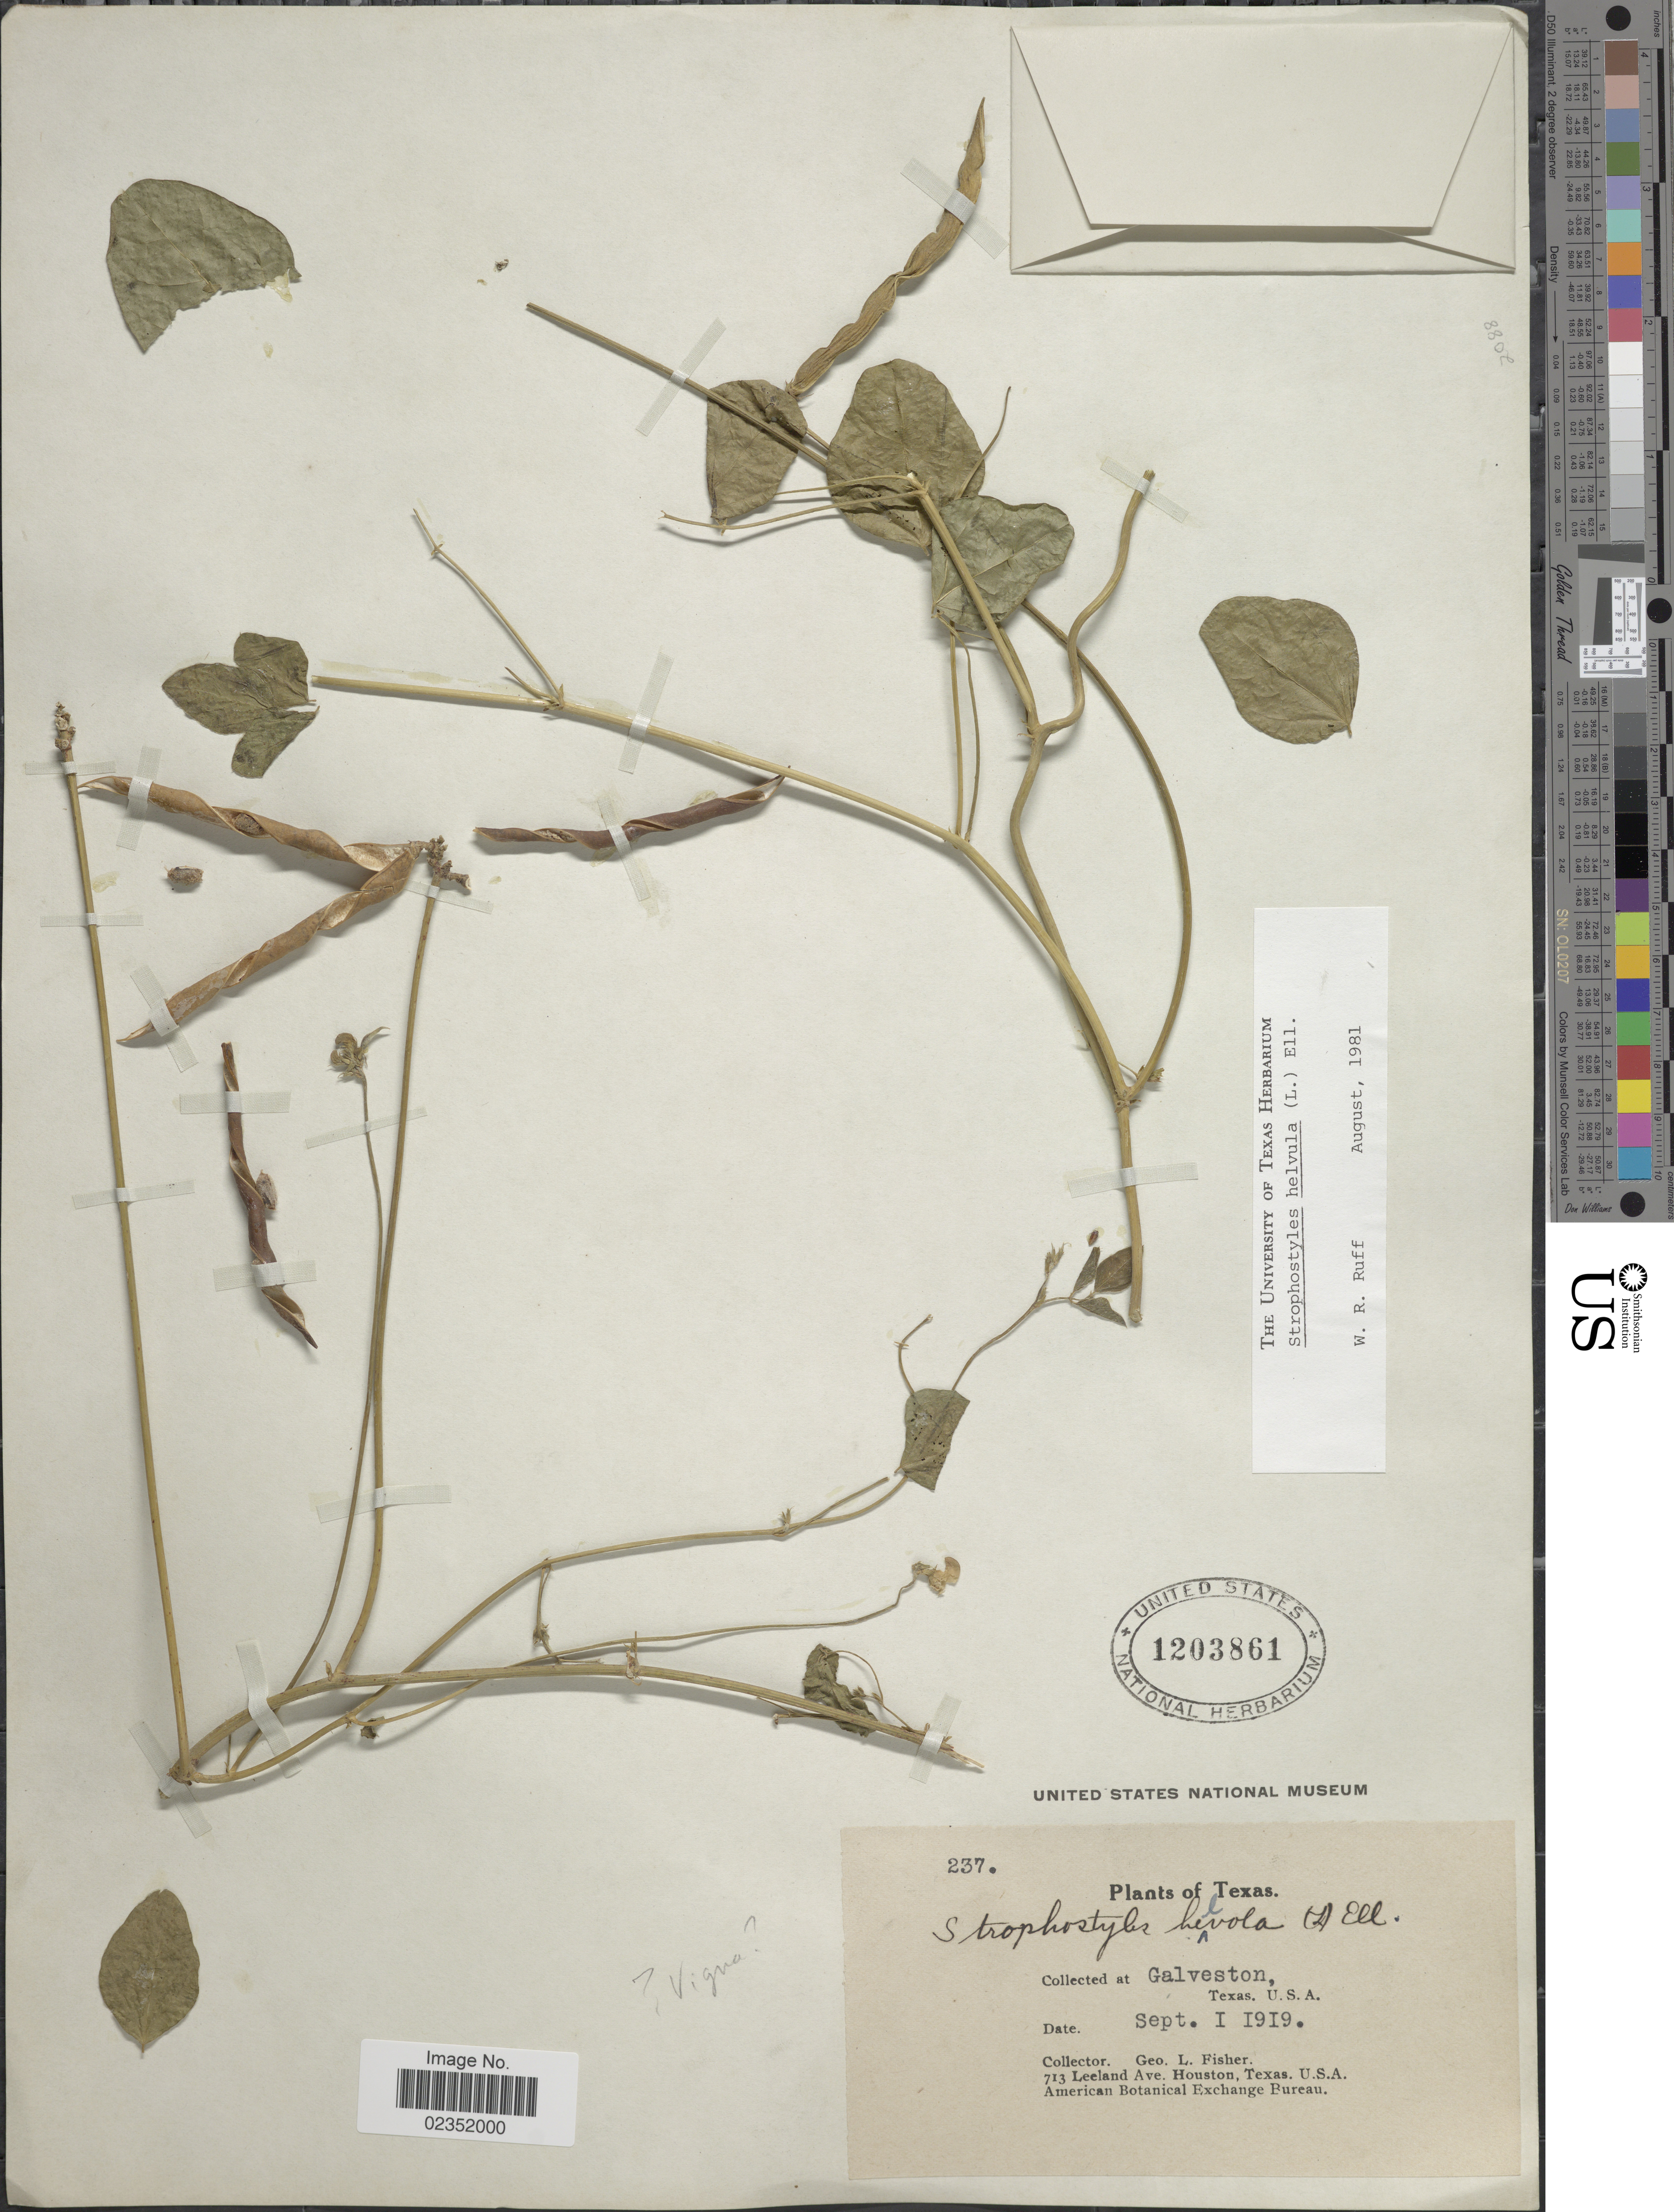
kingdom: Plantae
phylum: Tracheophyta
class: Magnoliopsida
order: Fabales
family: Fabaceae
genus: Strophostyles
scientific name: Strophostyles helvola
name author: (L.) Elliott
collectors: G. L. Fisher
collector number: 237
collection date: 1919-09-01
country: United States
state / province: Texas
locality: At Galveston.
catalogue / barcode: US 1203861